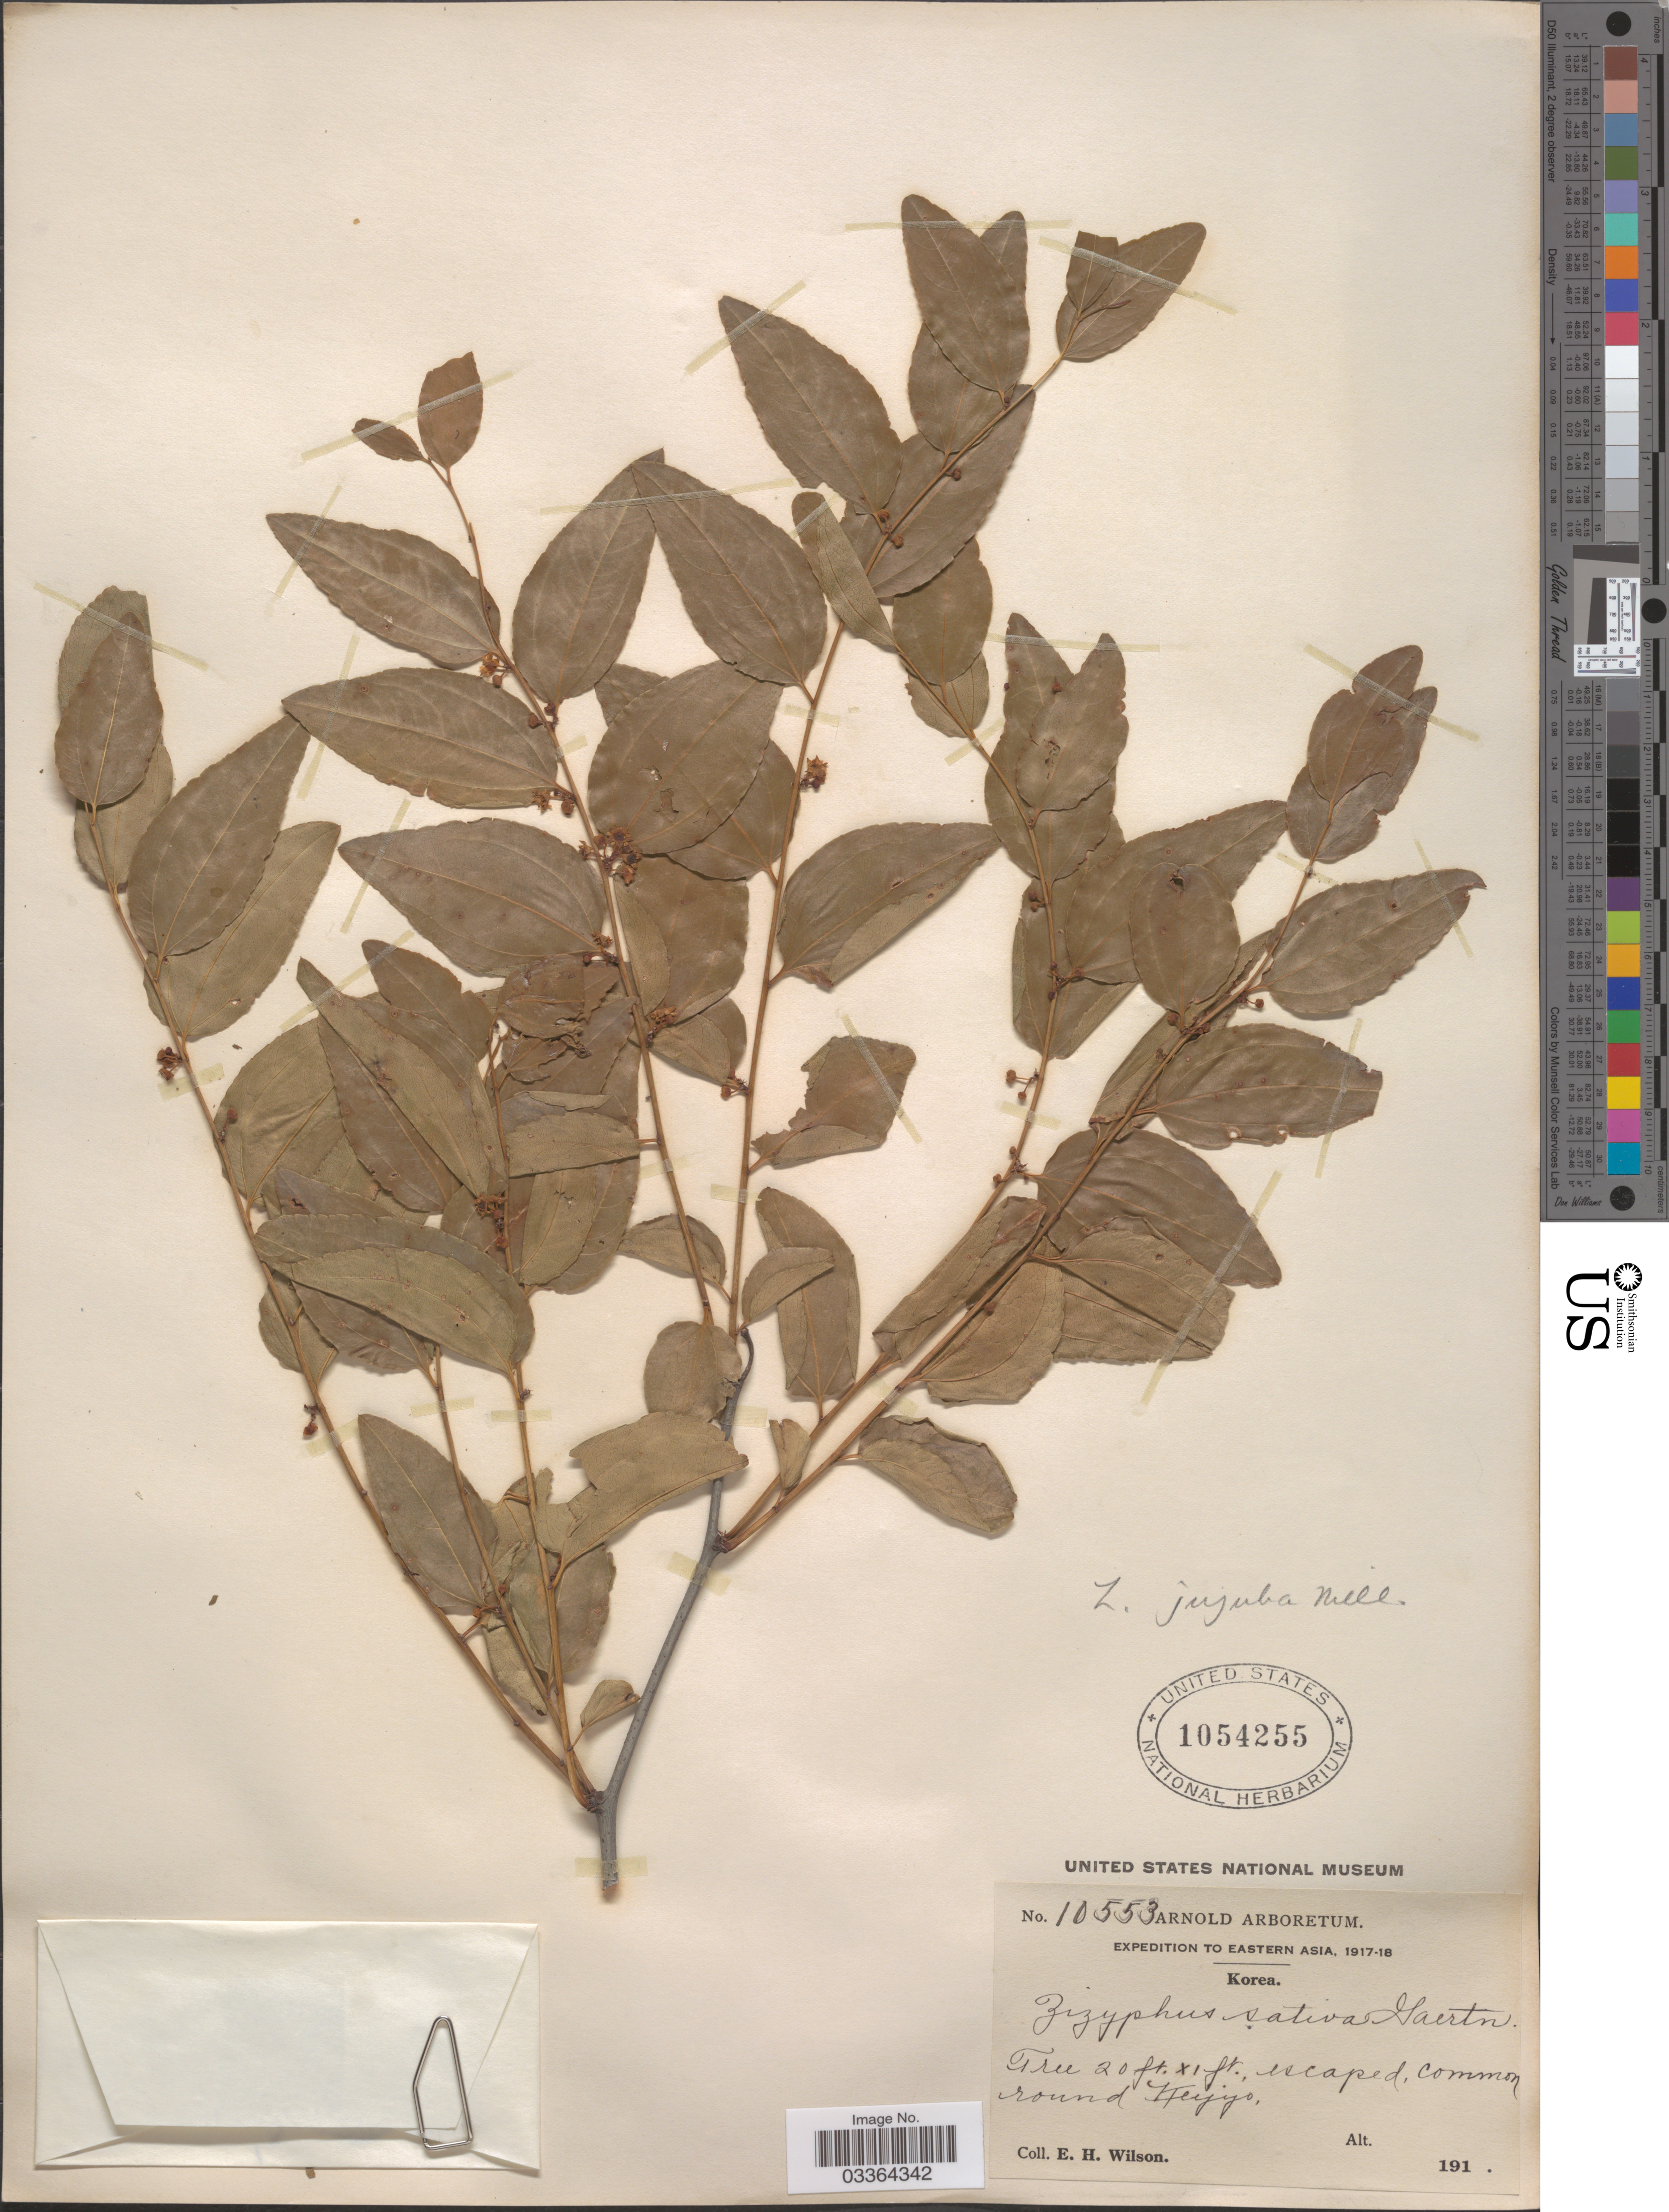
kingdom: Plantae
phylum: Tracheophyta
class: Magnoliopsida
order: Rosales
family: Rhamnaceae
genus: Ziziphus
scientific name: Ziziphus jujuba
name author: Mill.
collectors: E. Wilson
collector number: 10553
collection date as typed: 191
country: South Korea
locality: Eastern Asia. Common round Keijyo.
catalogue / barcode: US 1054255